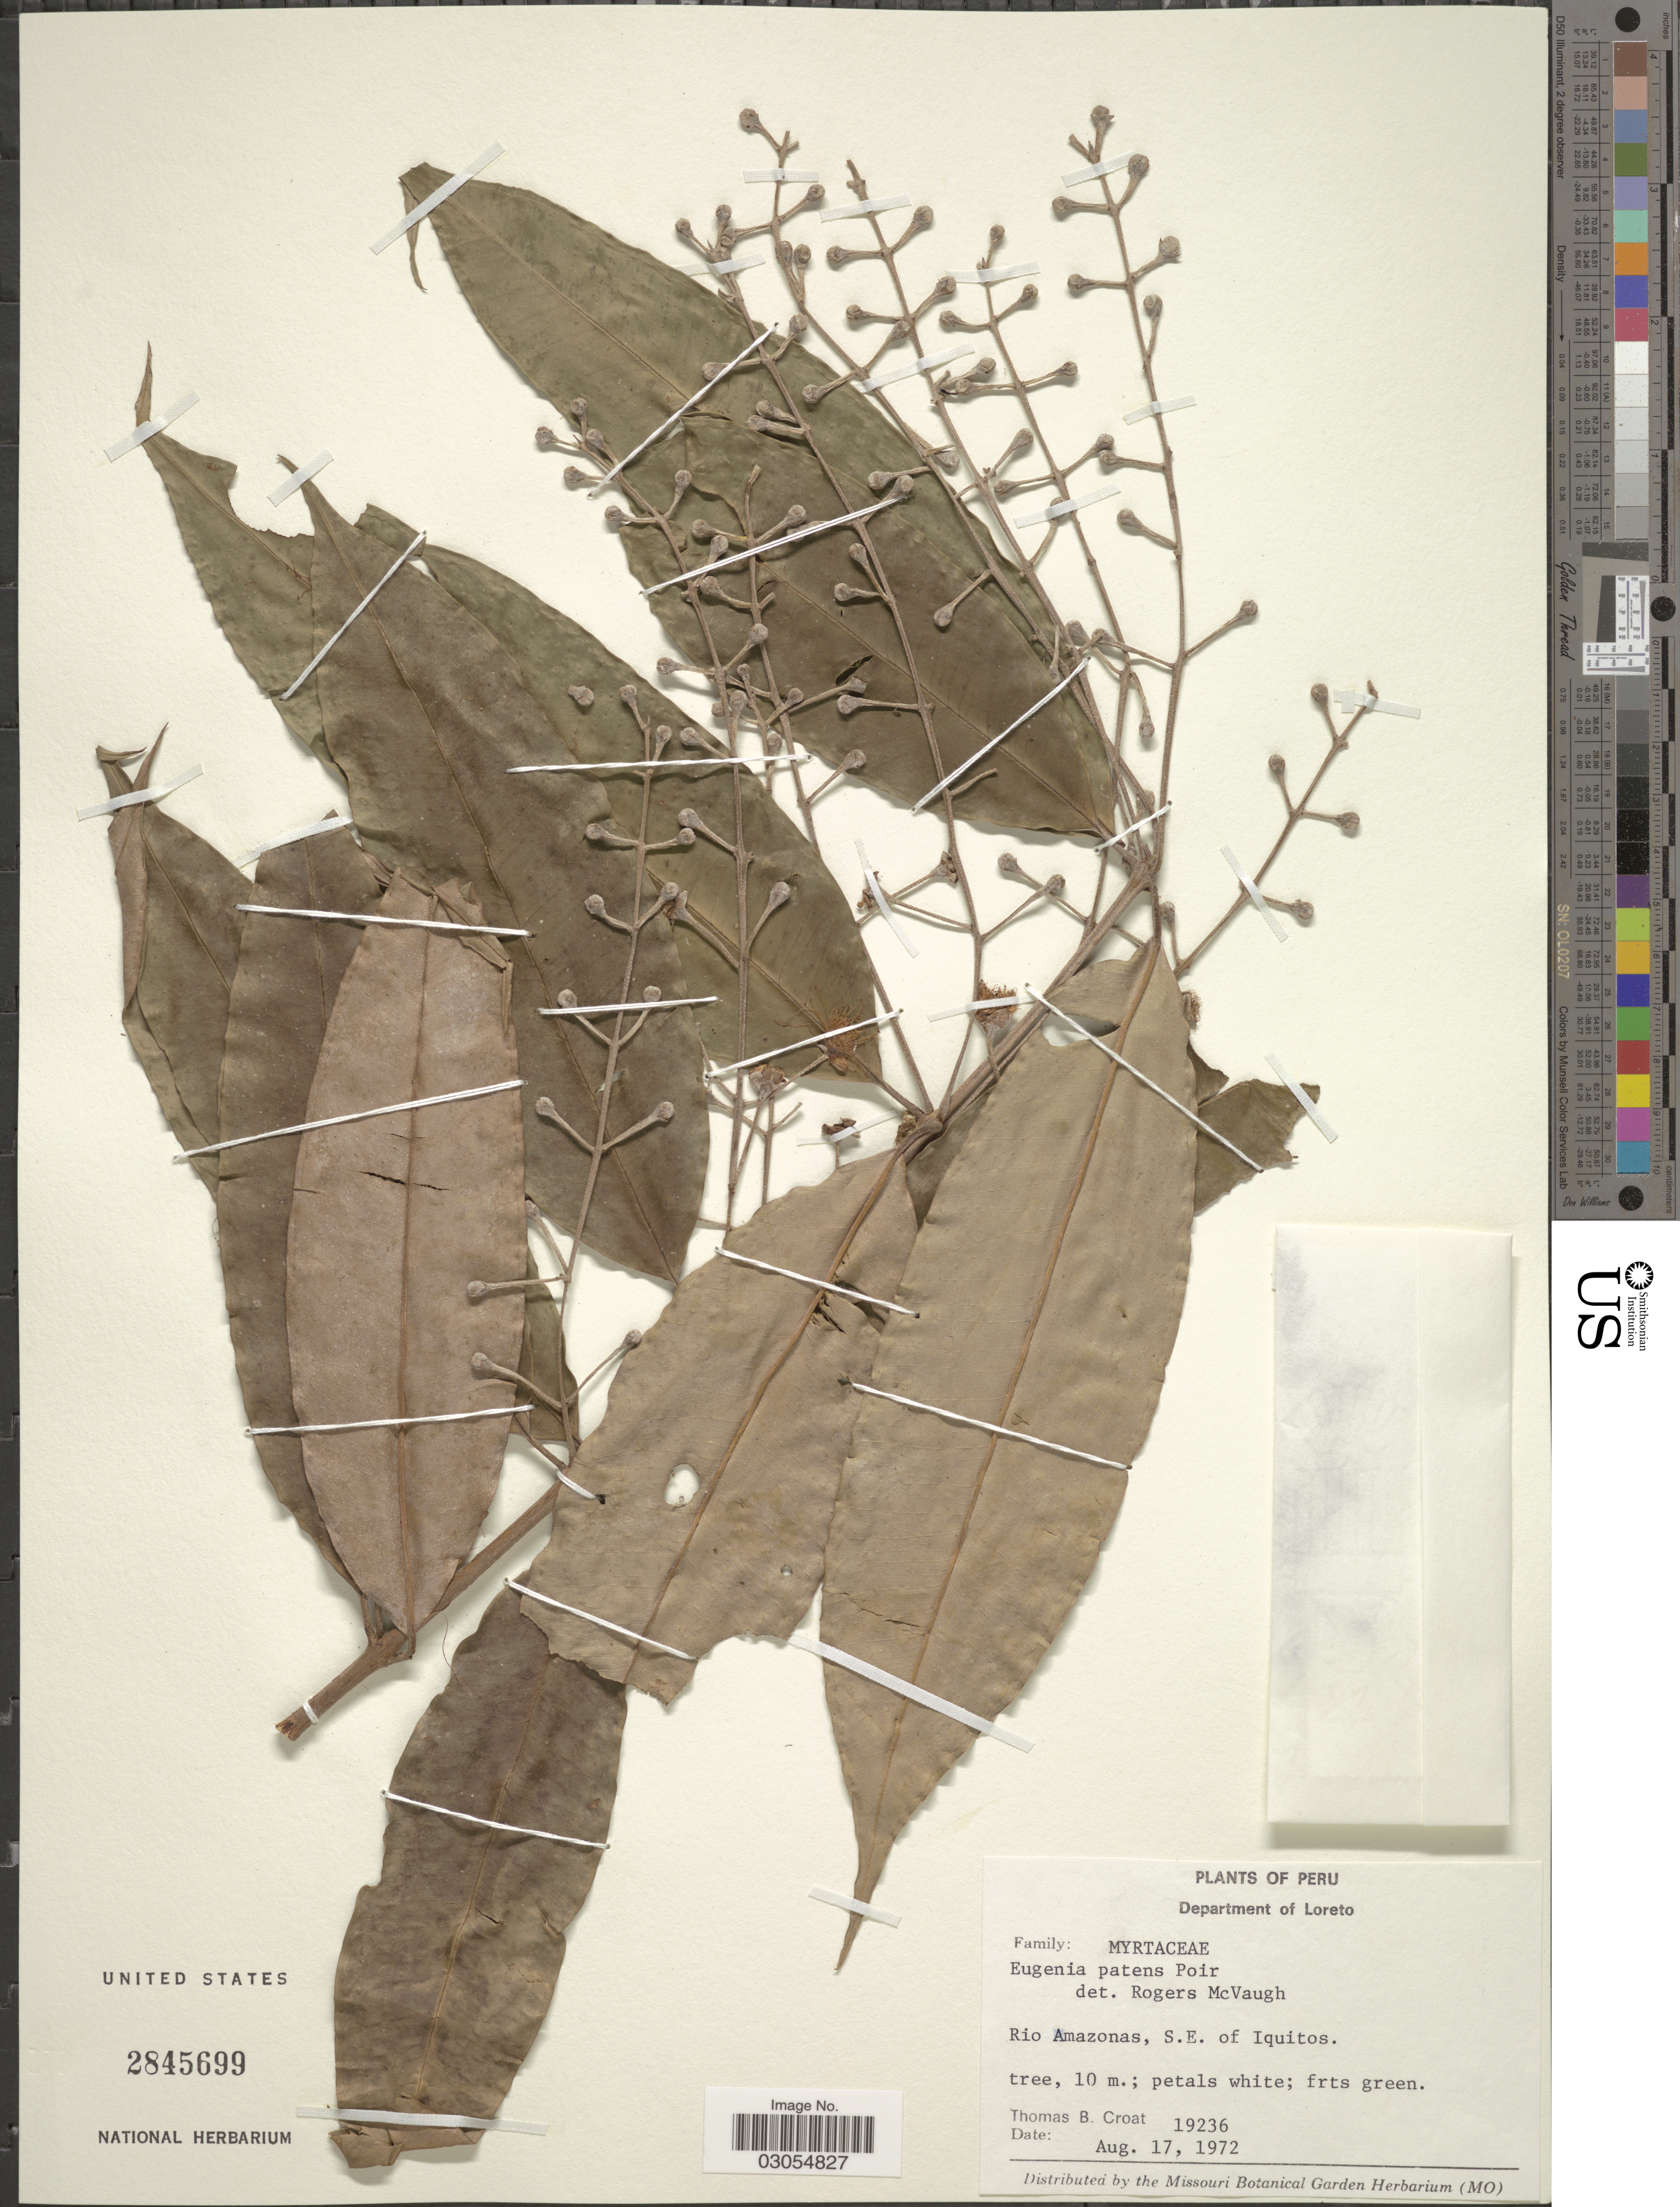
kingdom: Plantae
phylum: Tracheophyta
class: Magnoliopsida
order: Myrtales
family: Myrtaceae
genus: Eugenia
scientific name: Eugenia polystachya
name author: Rich.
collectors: T. B. Croat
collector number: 19236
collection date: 1972-08-17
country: Peru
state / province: Loreto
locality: Department of Loreto. Rio Amazonas, S.E. of Iquitos.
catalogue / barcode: US 2845699